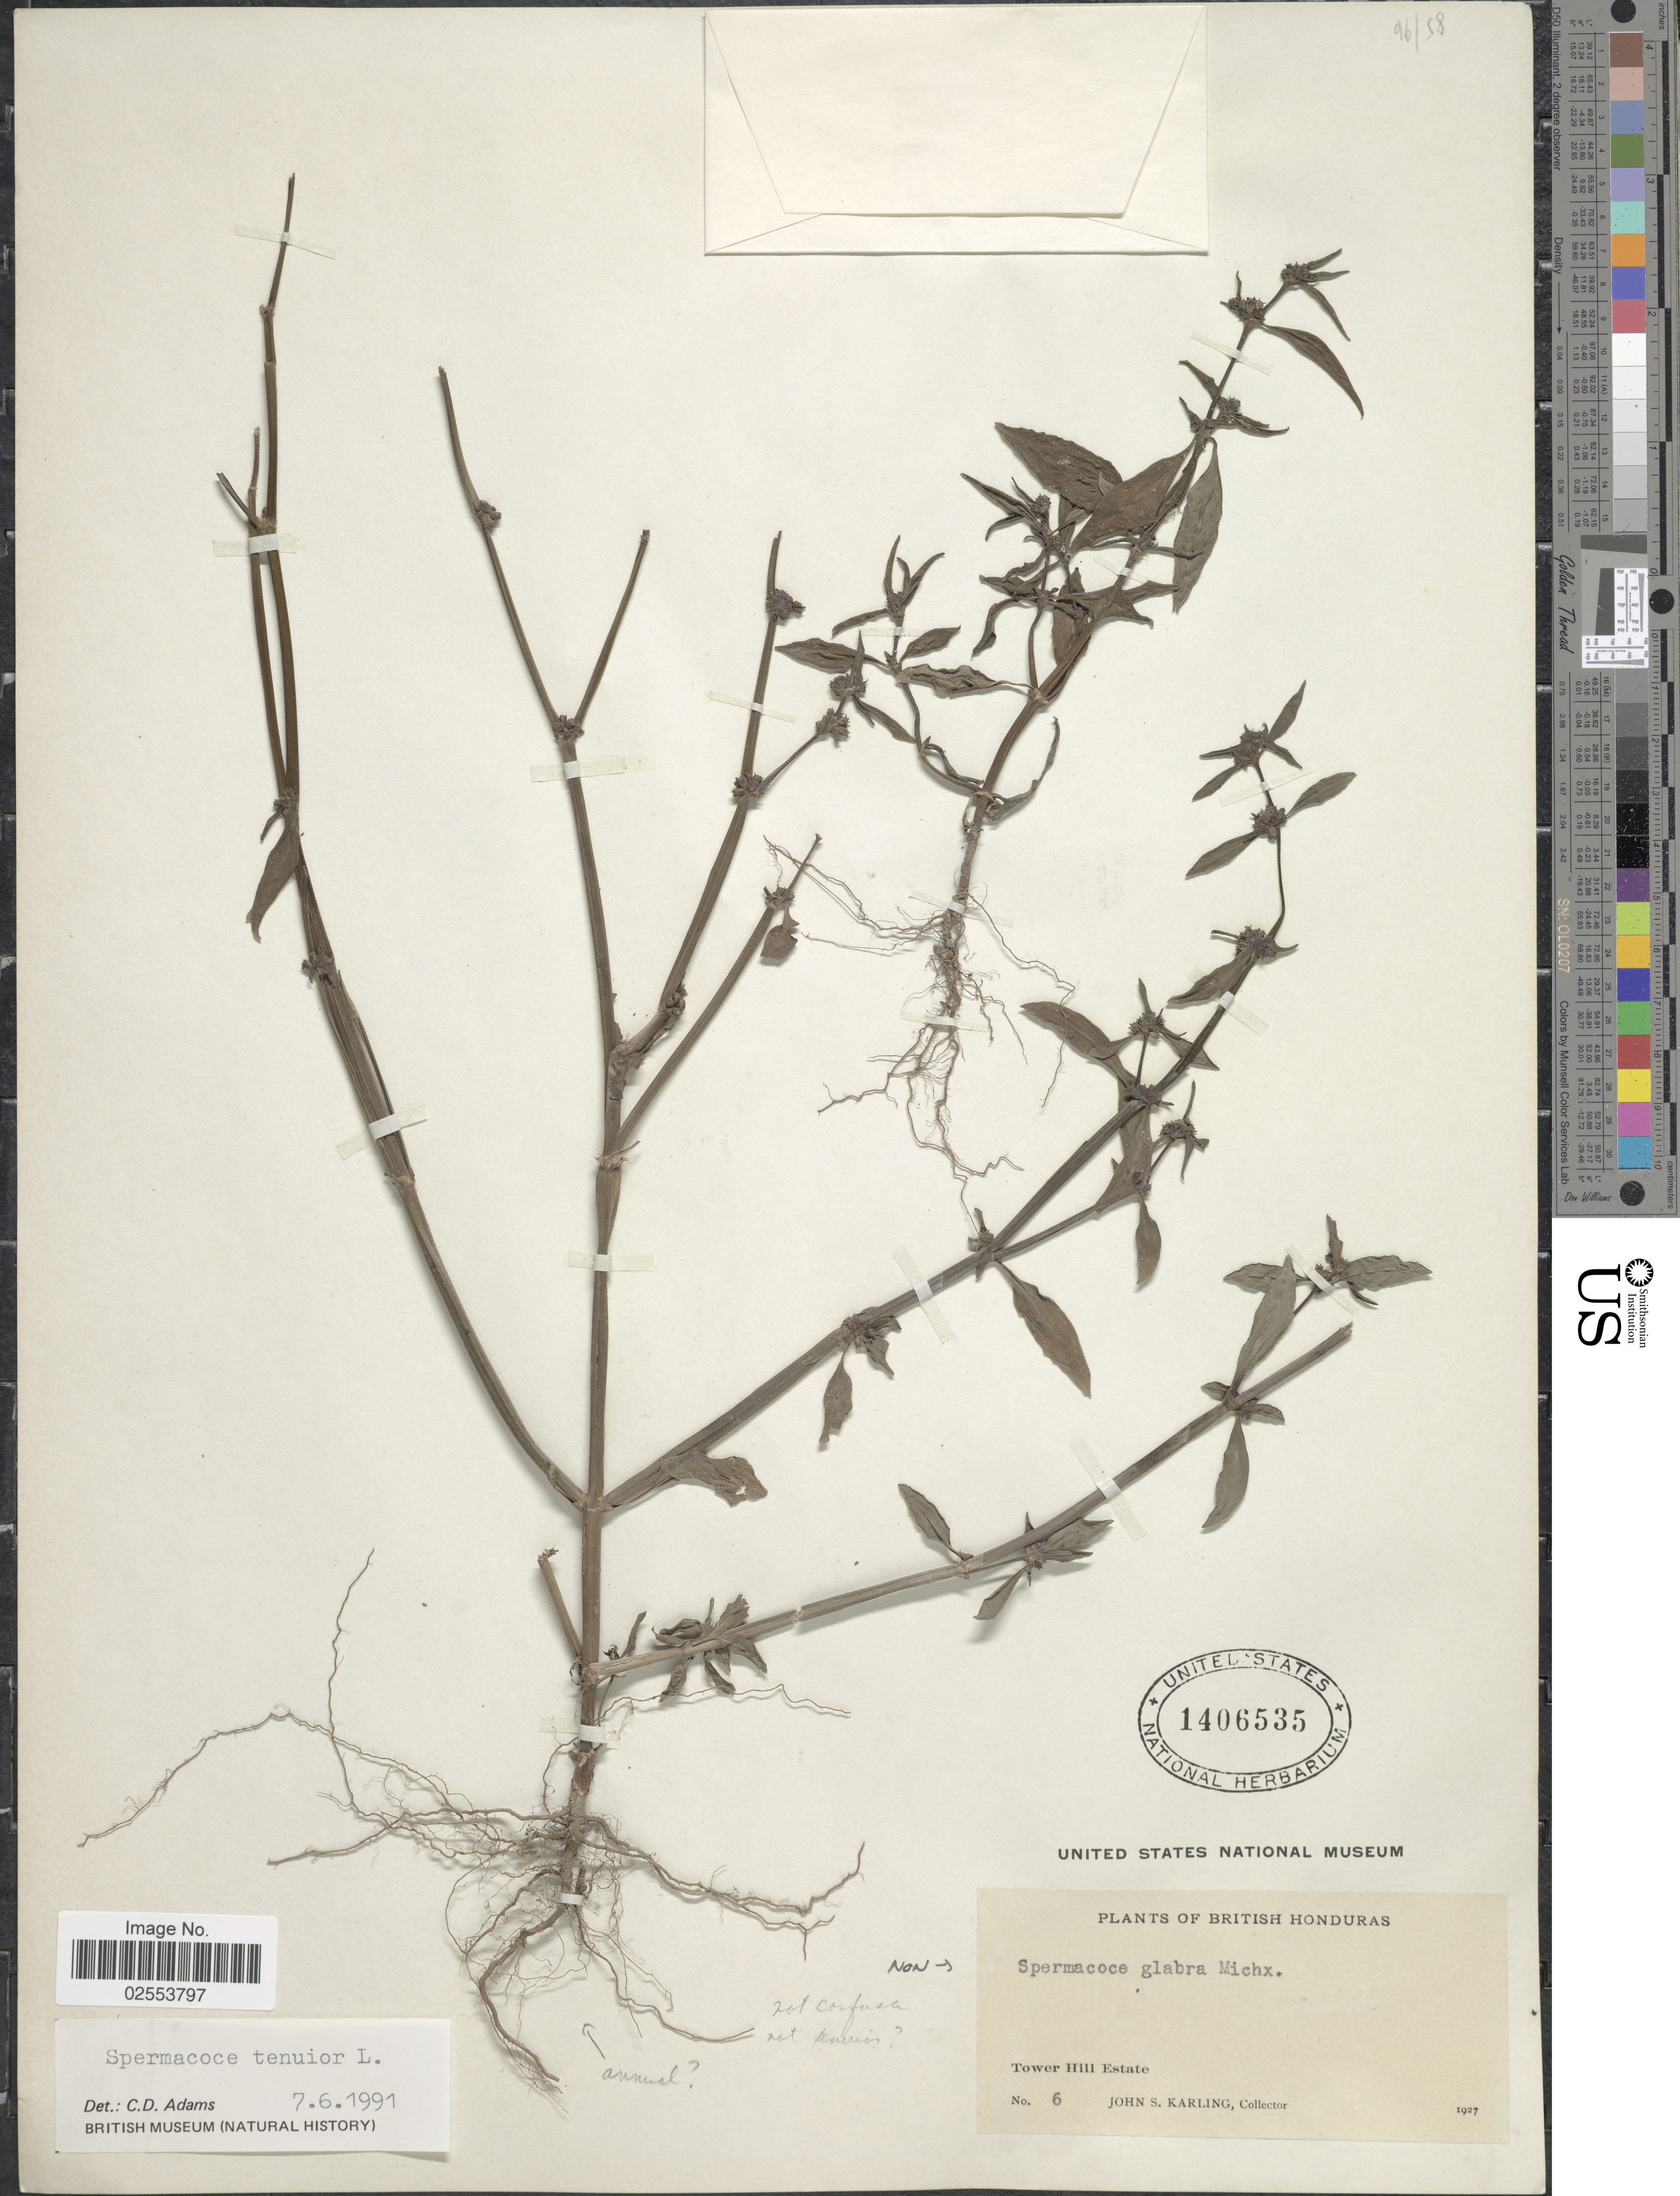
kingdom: Plantae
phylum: Tracheophyta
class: Magnoliopsida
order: Gentianales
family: Rubiaceae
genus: Spermacoce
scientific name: Spermacoce tenuior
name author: L.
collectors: J. Karling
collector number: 6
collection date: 1927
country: Belize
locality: British Honduras, Tower Hill State.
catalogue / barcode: US 1406535